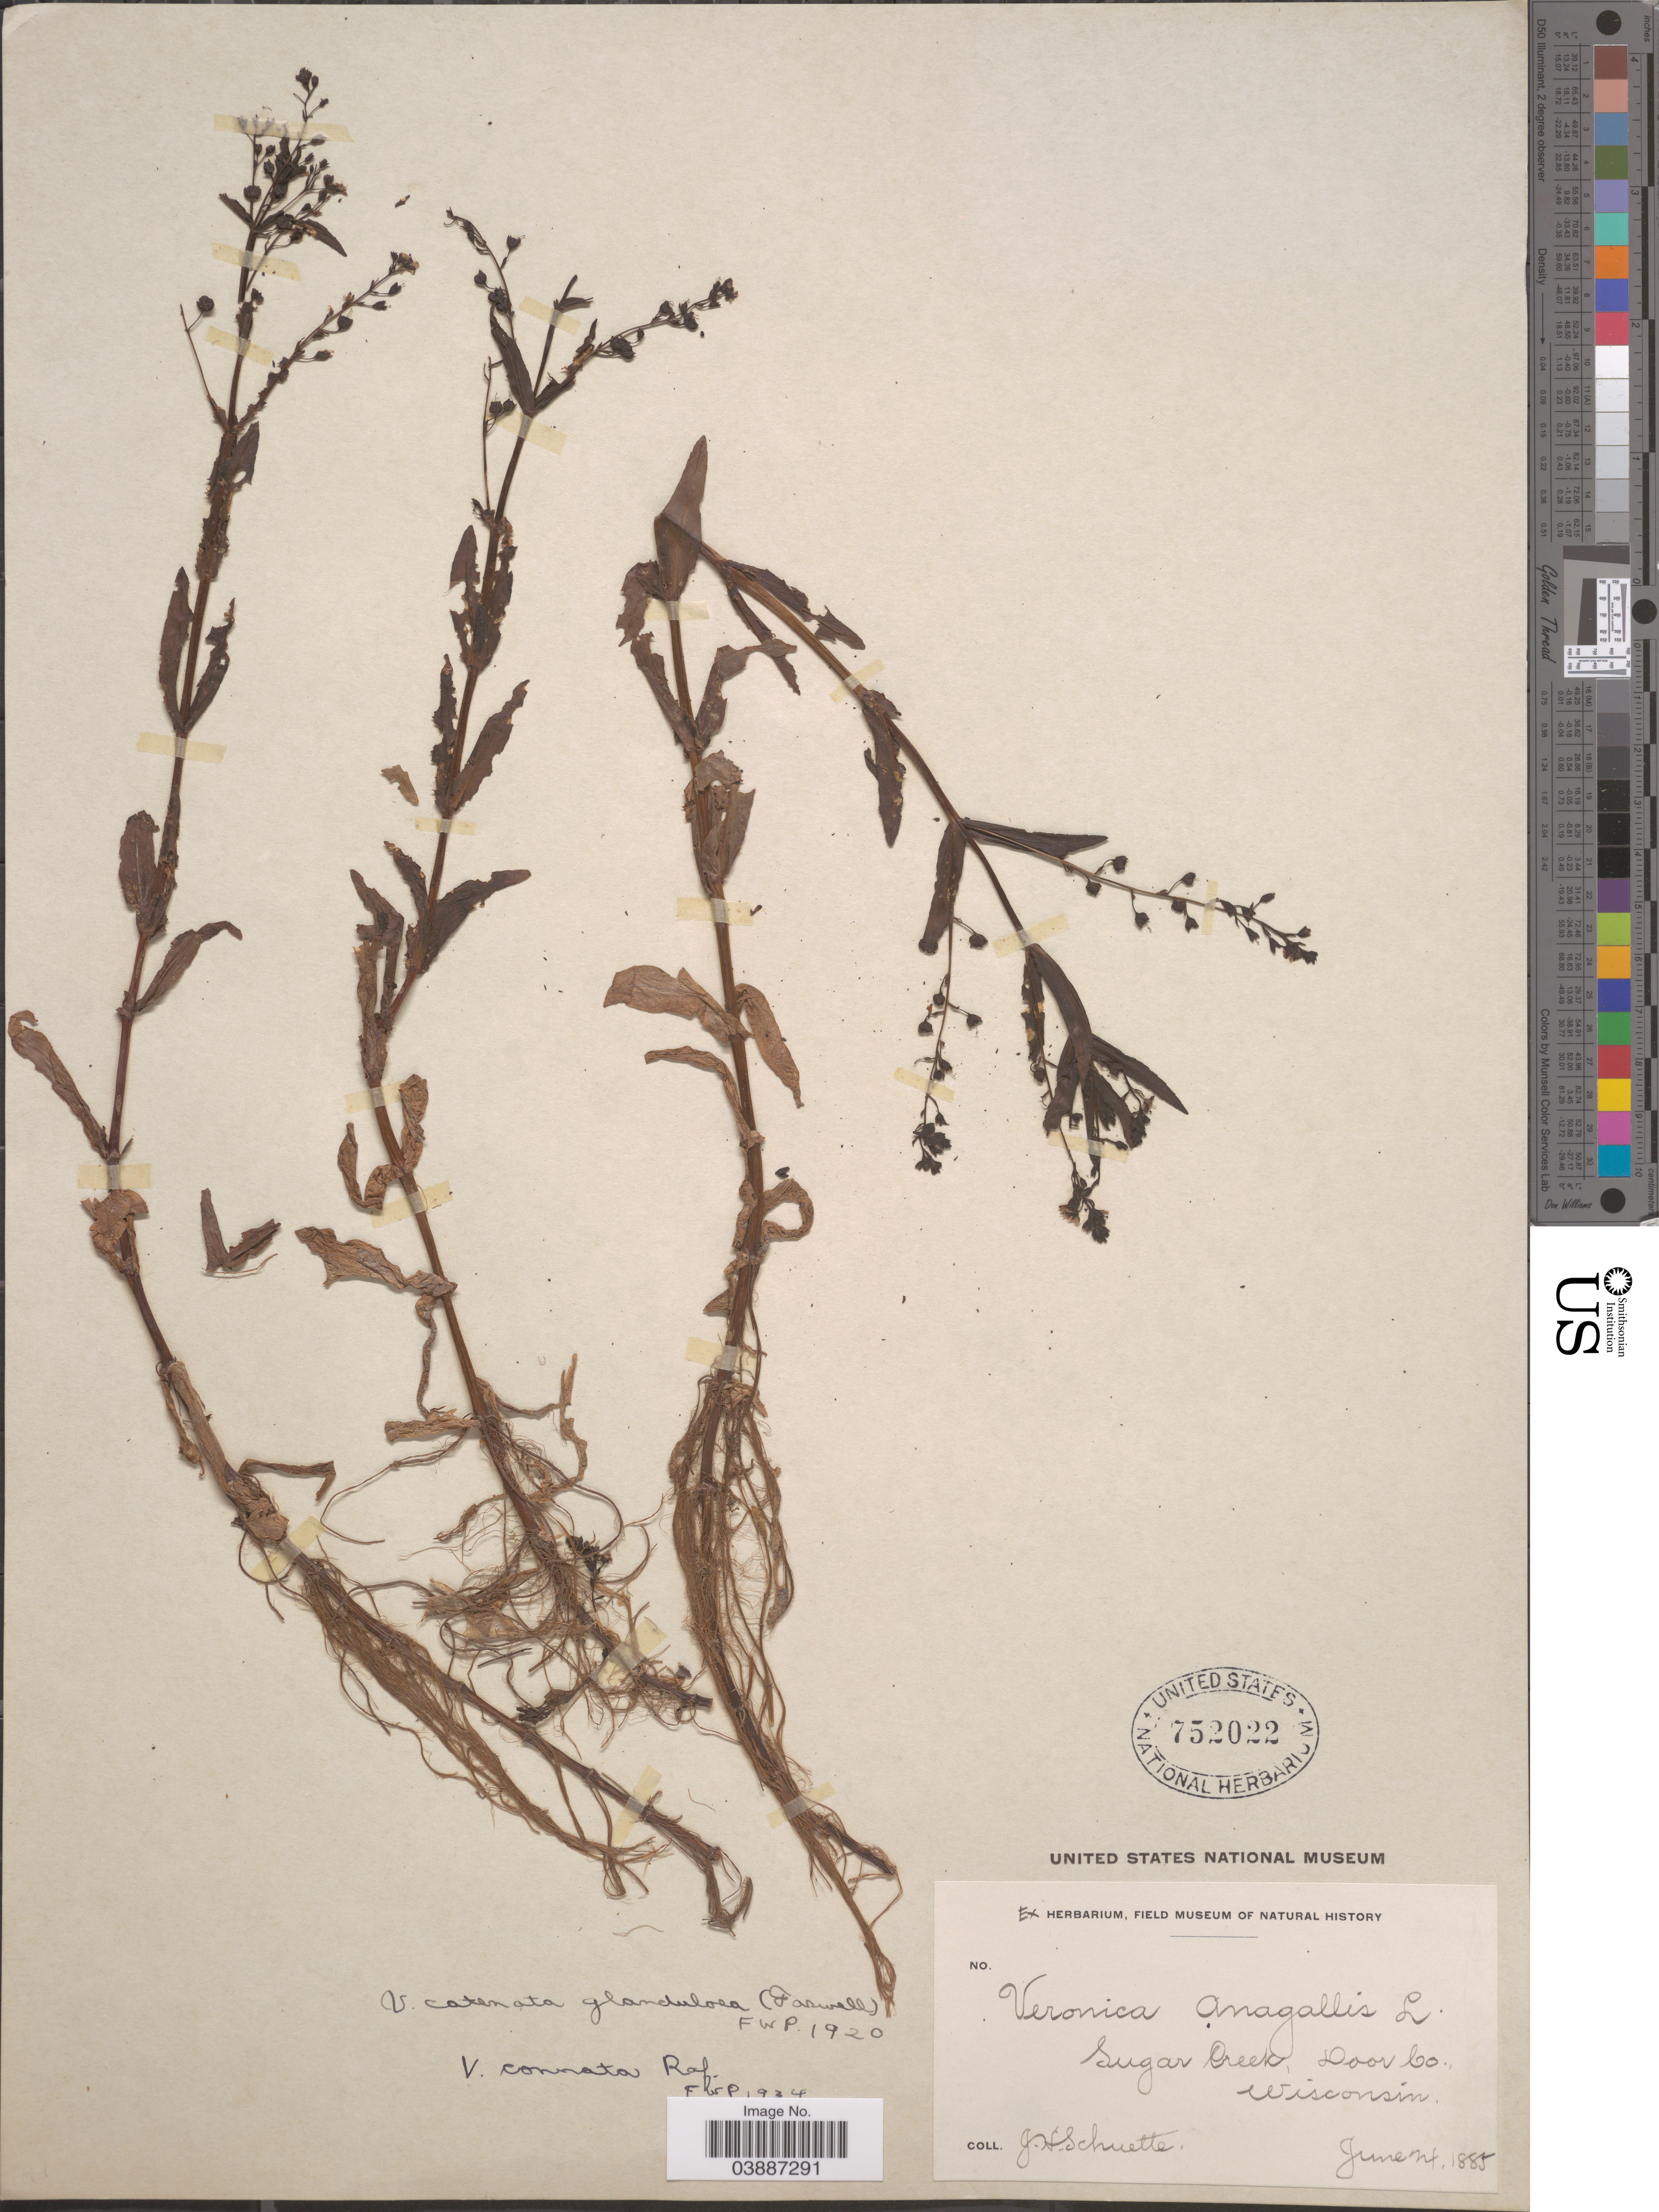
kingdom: Plantae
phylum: Tracheophyta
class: Magnoliopsida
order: Lamiales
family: Plantaginaceae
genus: Veronica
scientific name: Veronica connata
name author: Raf.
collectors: J. H. Schuette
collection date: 1885-06-24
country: United States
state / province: Wisconsin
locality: Sugar Creek, Door Co.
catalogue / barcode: US 752022